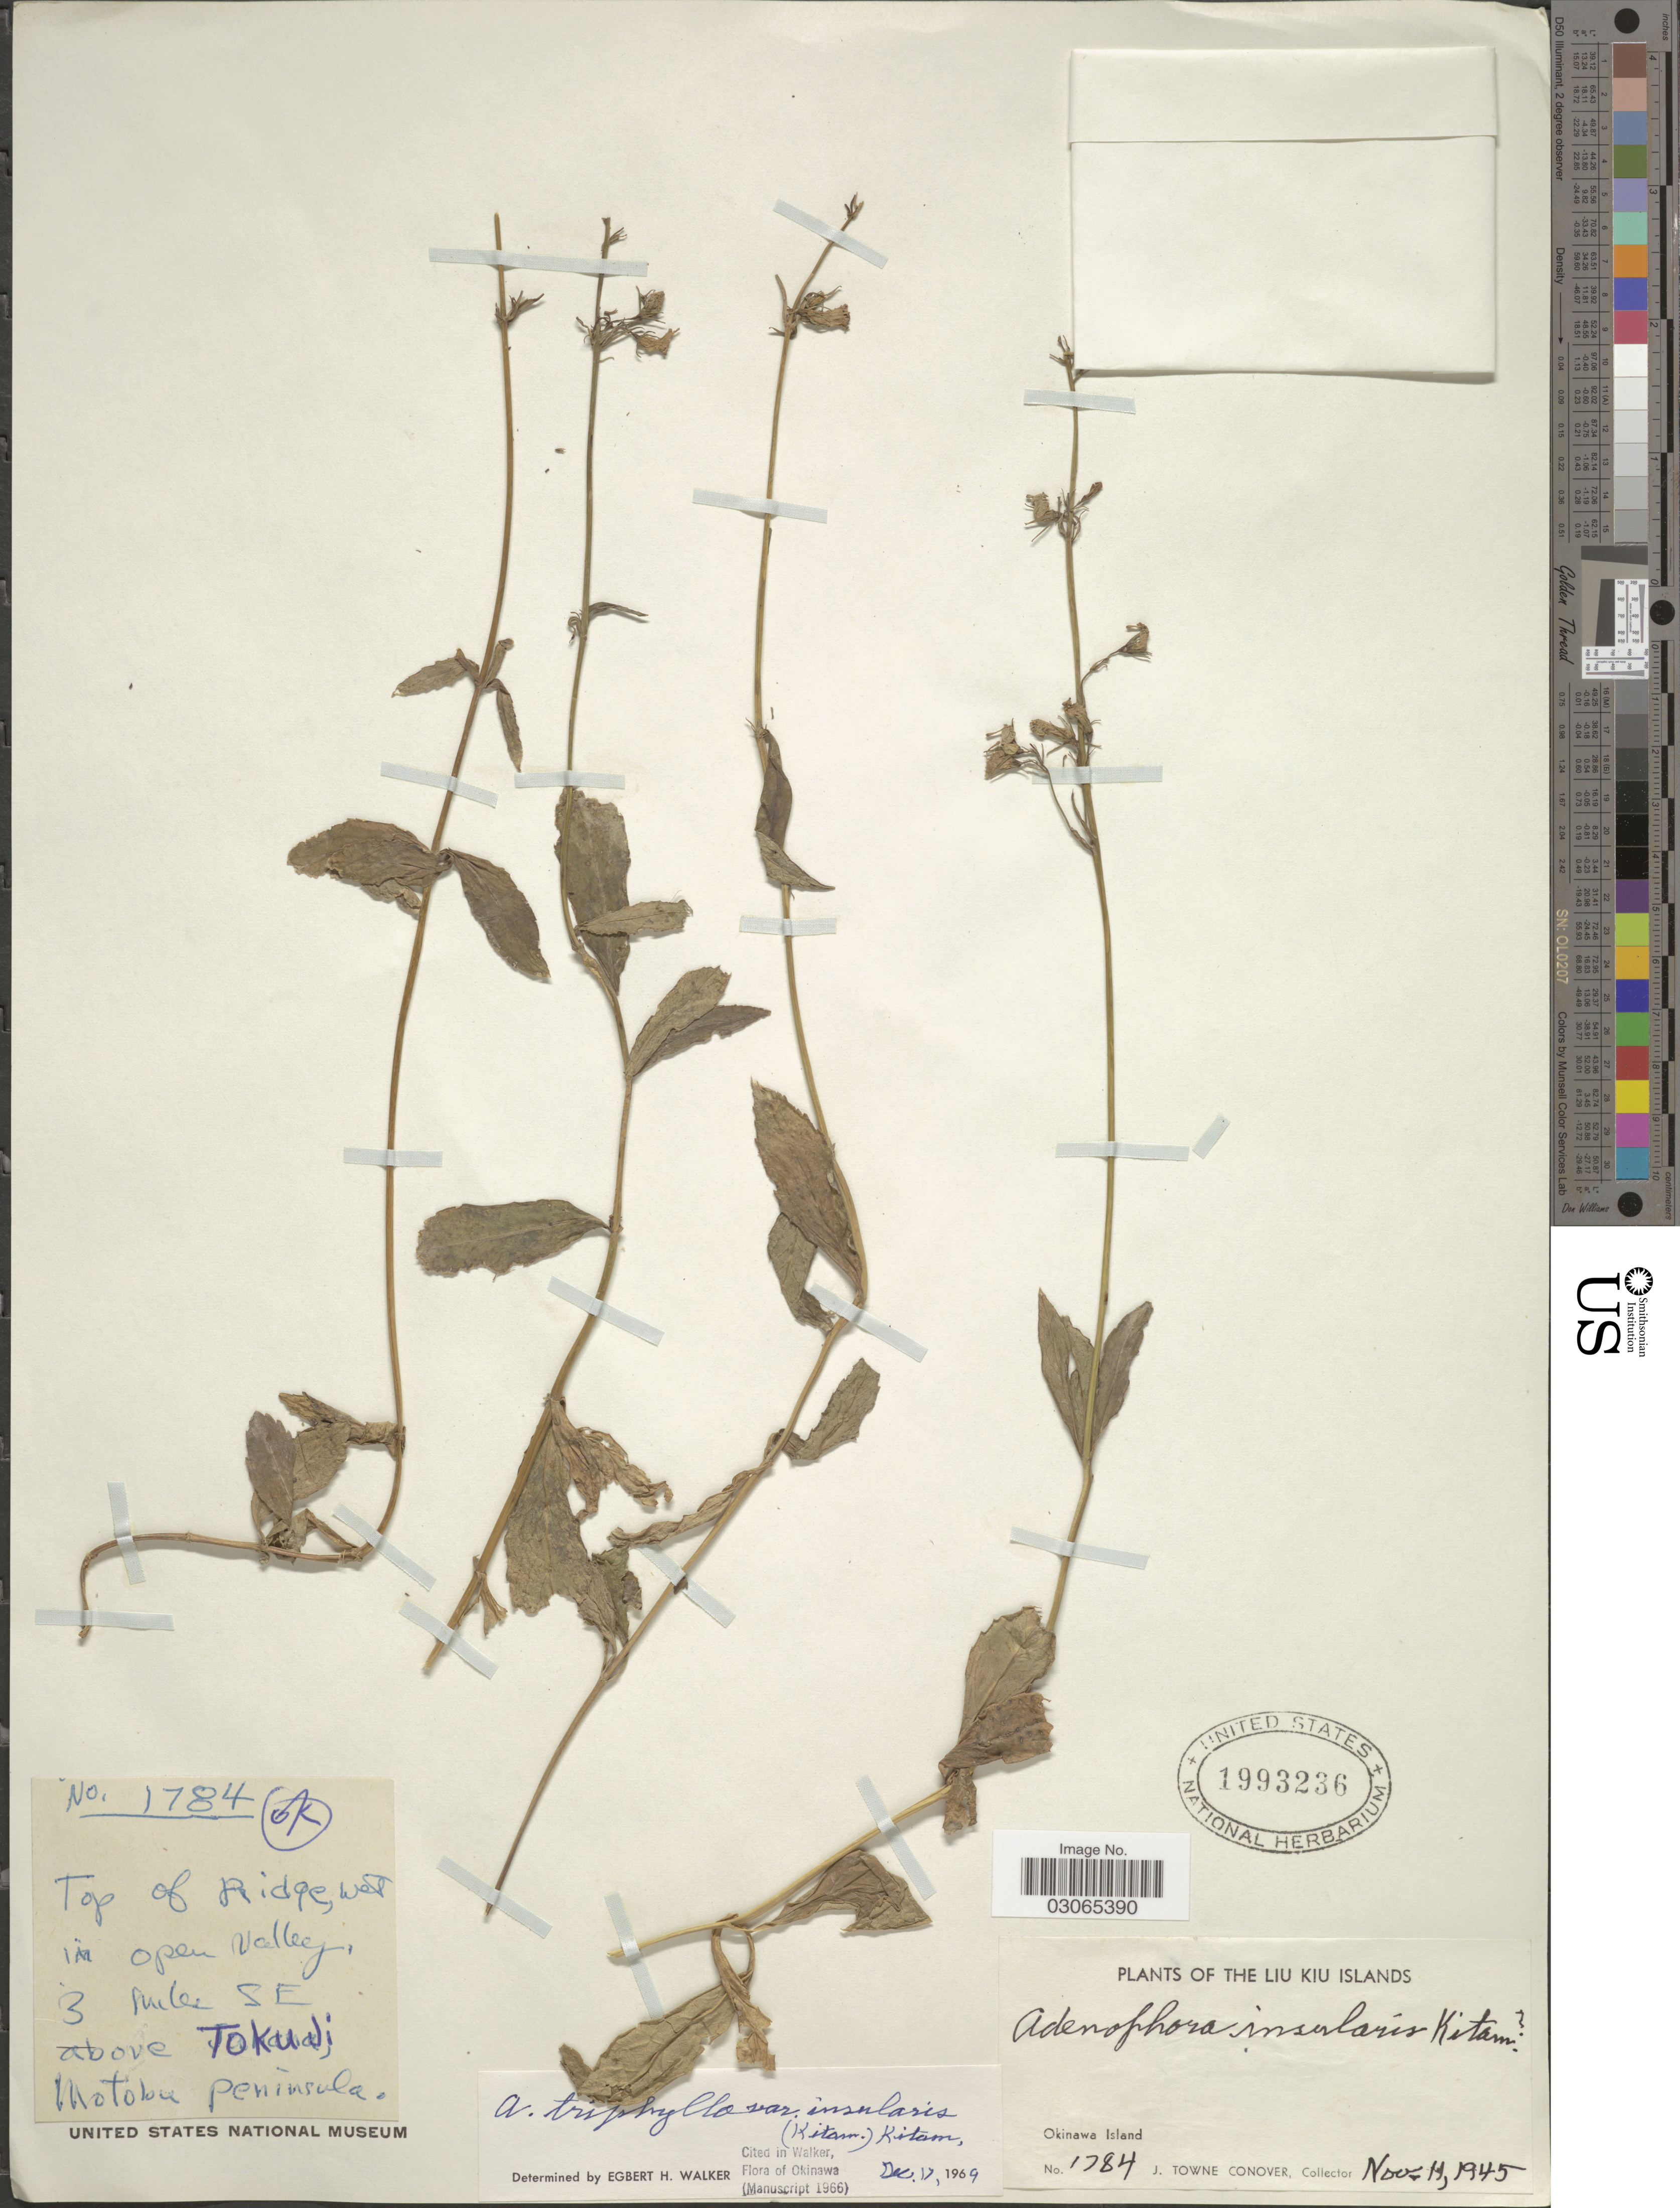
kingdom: Plantae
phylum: Tracheophyta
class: Magnoliopsida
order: Asterales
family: Campanulaceae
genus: Adenophora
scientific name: Adenophora triphylla var. insularis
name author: (Kitam.) Kitam.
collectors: J. T. Conover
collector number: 1784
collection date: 1945-11-11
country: Japan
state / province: Okinawa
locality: Liu Kiu Islands. Top of Ridge, 3 miles SE above Tokudi. Motobu Peninsula. Okinawa Island.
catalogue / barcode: US 1993236